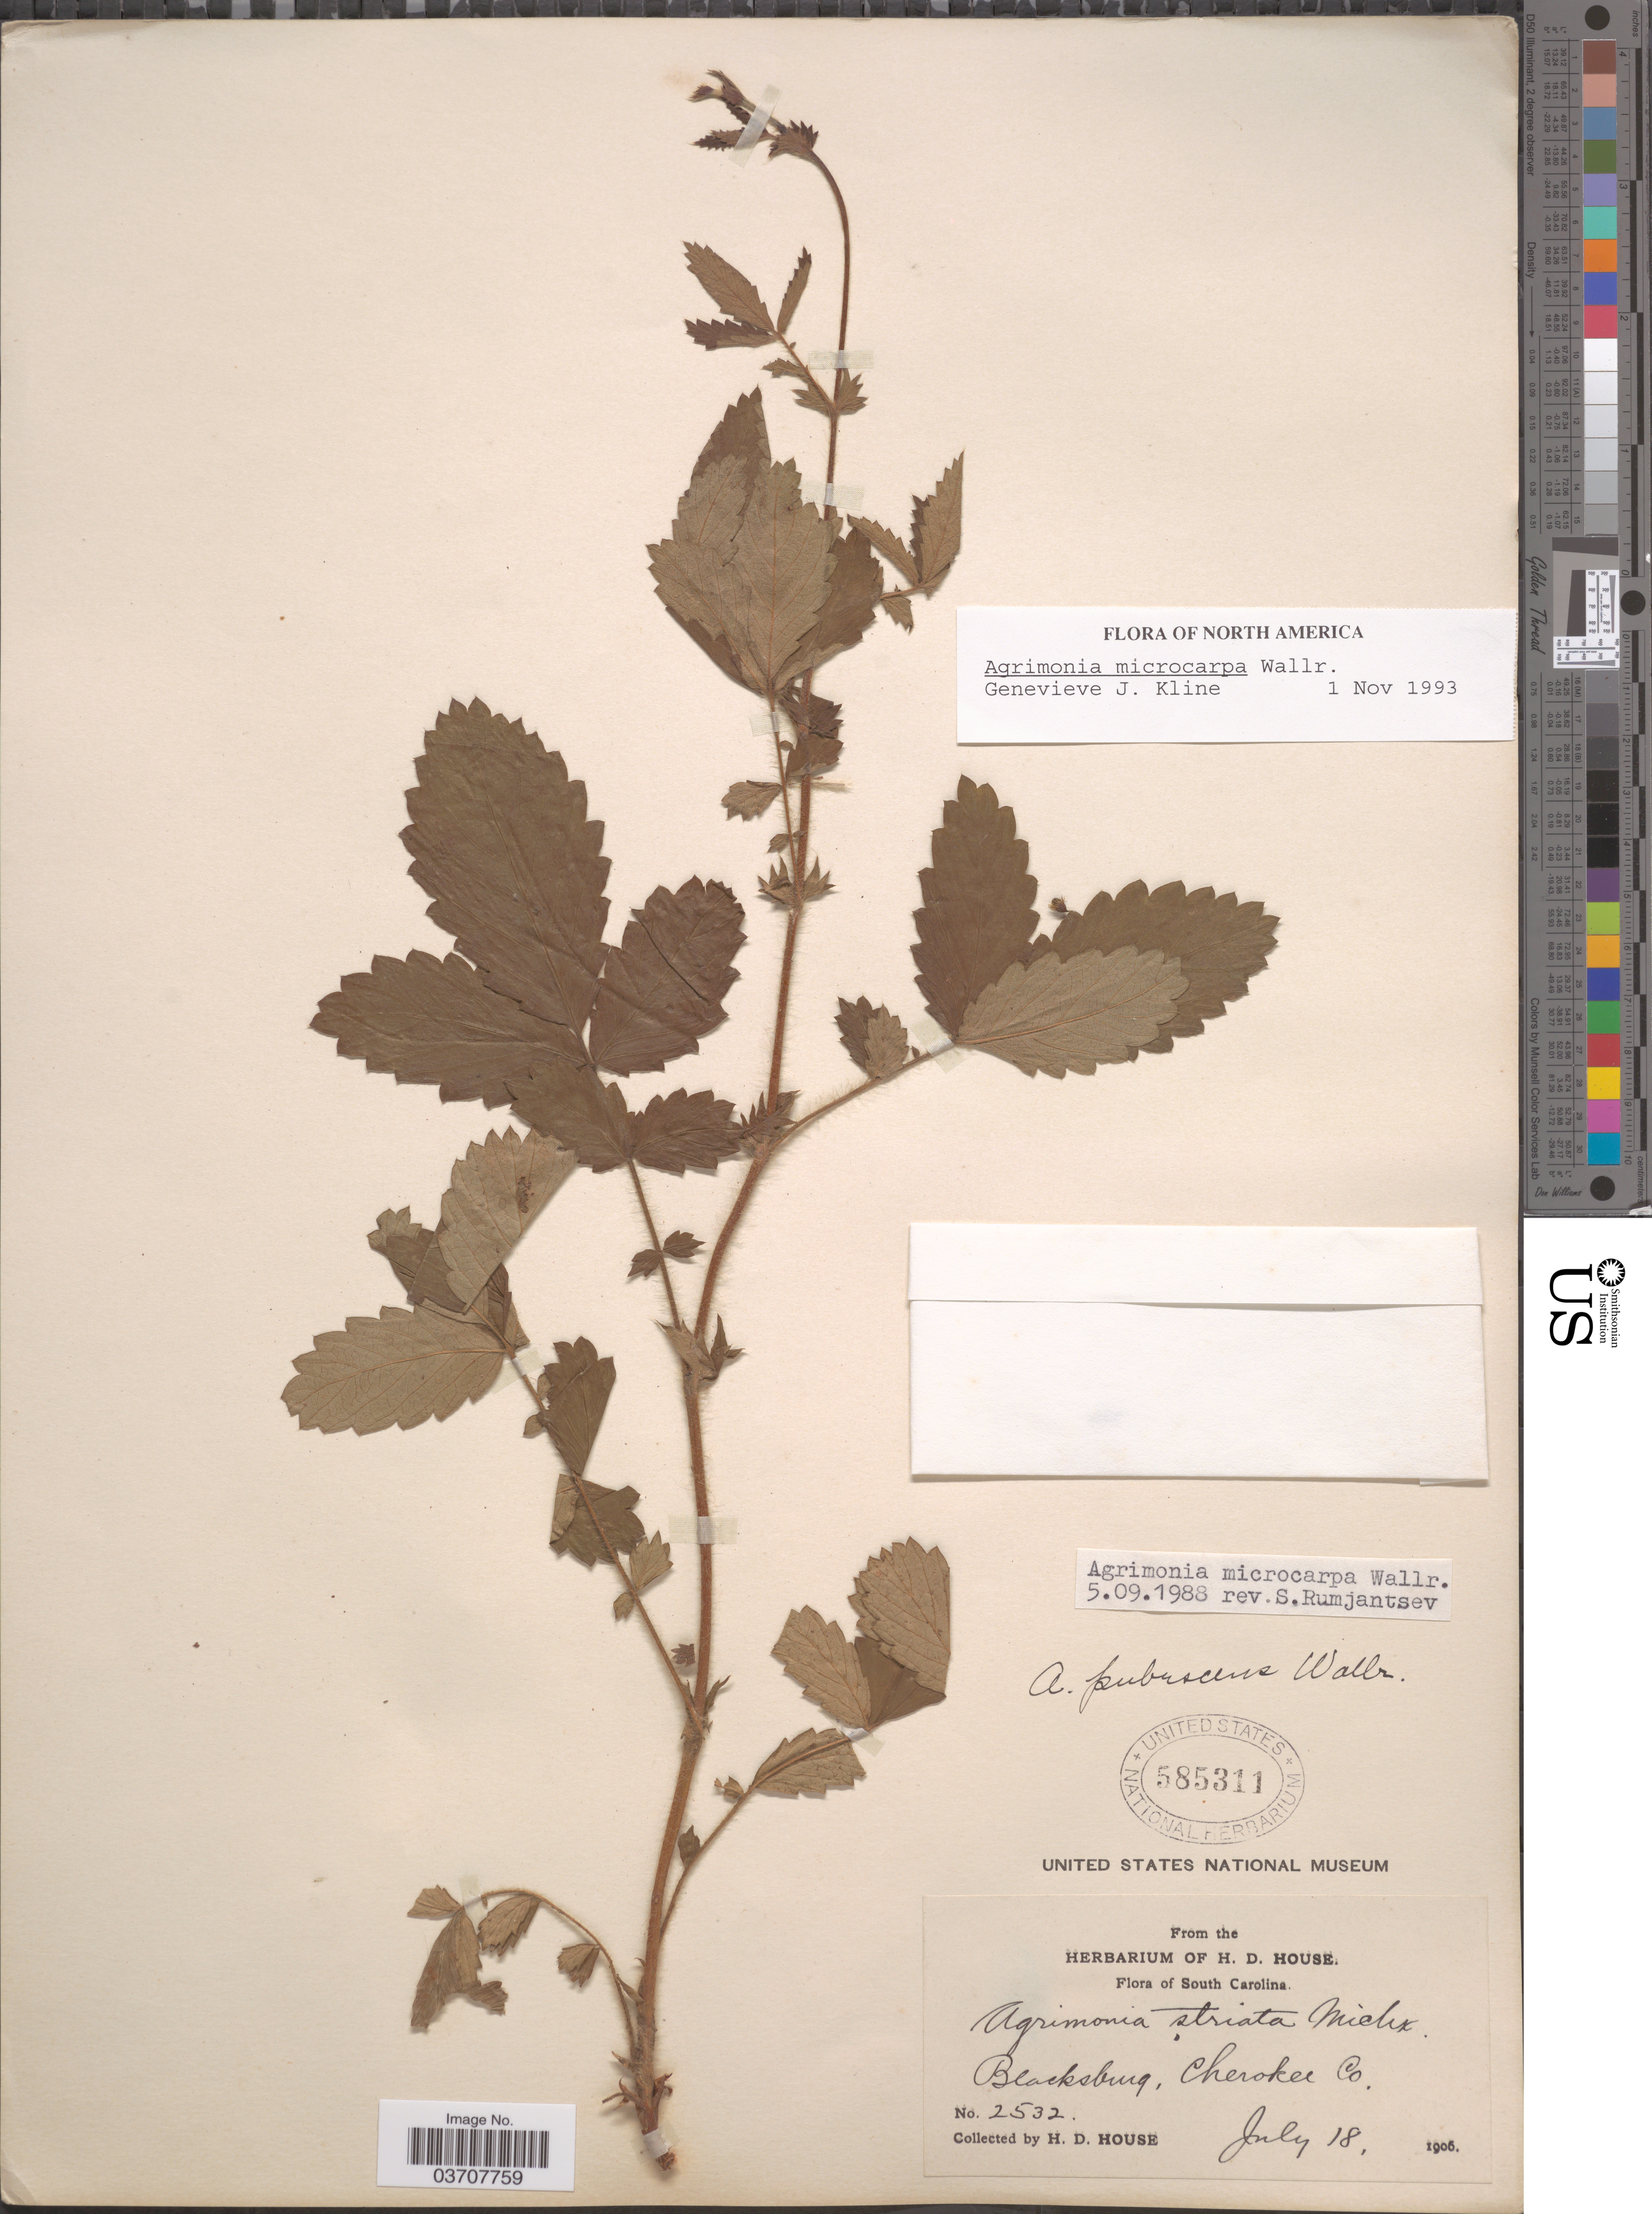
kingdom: Plantae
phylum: Tracheophyta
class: Magnoliopsida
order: Rosales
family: Rosaceae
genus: Agrimonia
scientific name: Agrimonia microcarpa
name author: Wallr.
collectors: H. D. House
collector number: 2532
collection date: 1906-07-18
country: United States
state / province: South Carolina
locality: Blacksburg, Cherokee Co.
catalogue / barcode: US 585311